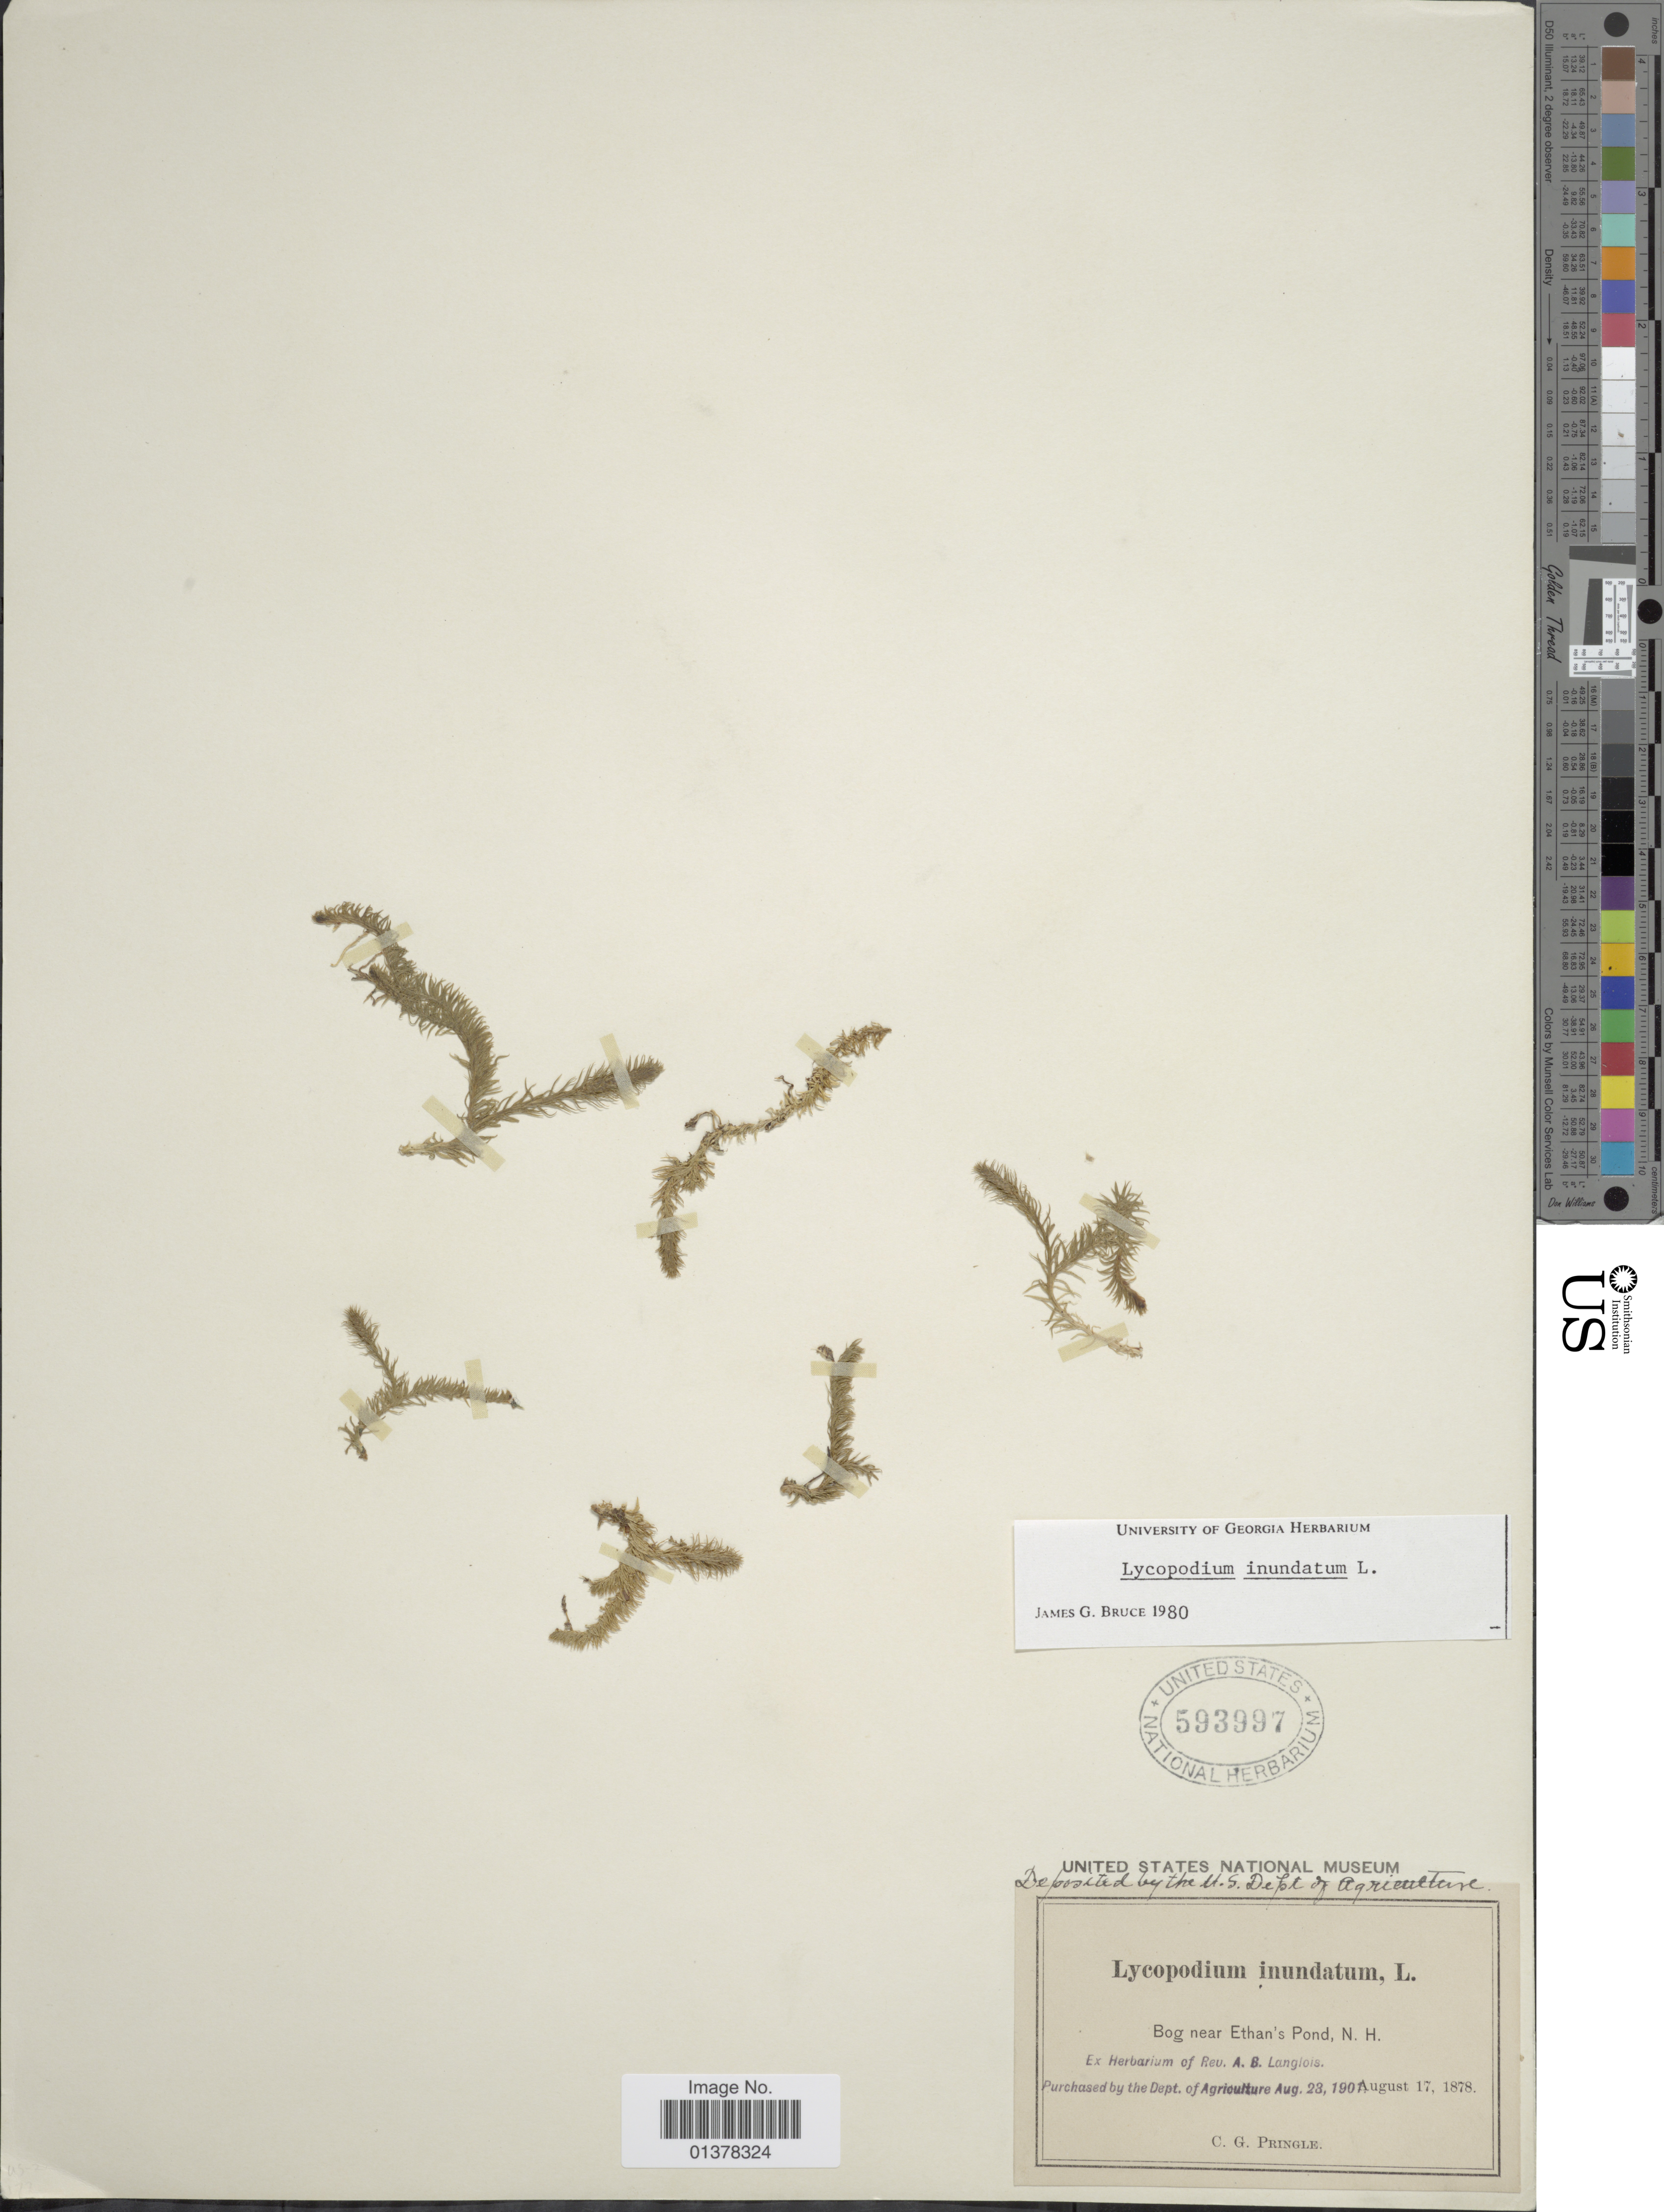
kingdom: Plantae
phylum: Tracheophyta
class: Lycopodiopsida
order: Lycopodiales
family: Lycopodiaceae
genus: Lycopodiella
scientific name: Lycopodiella inundata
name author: (L.) Holub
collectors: C. G. Pringle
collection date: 1878-08-17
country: United States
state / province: New Hampshire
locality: Bog near Ethan's Pind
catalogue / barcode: US 593997